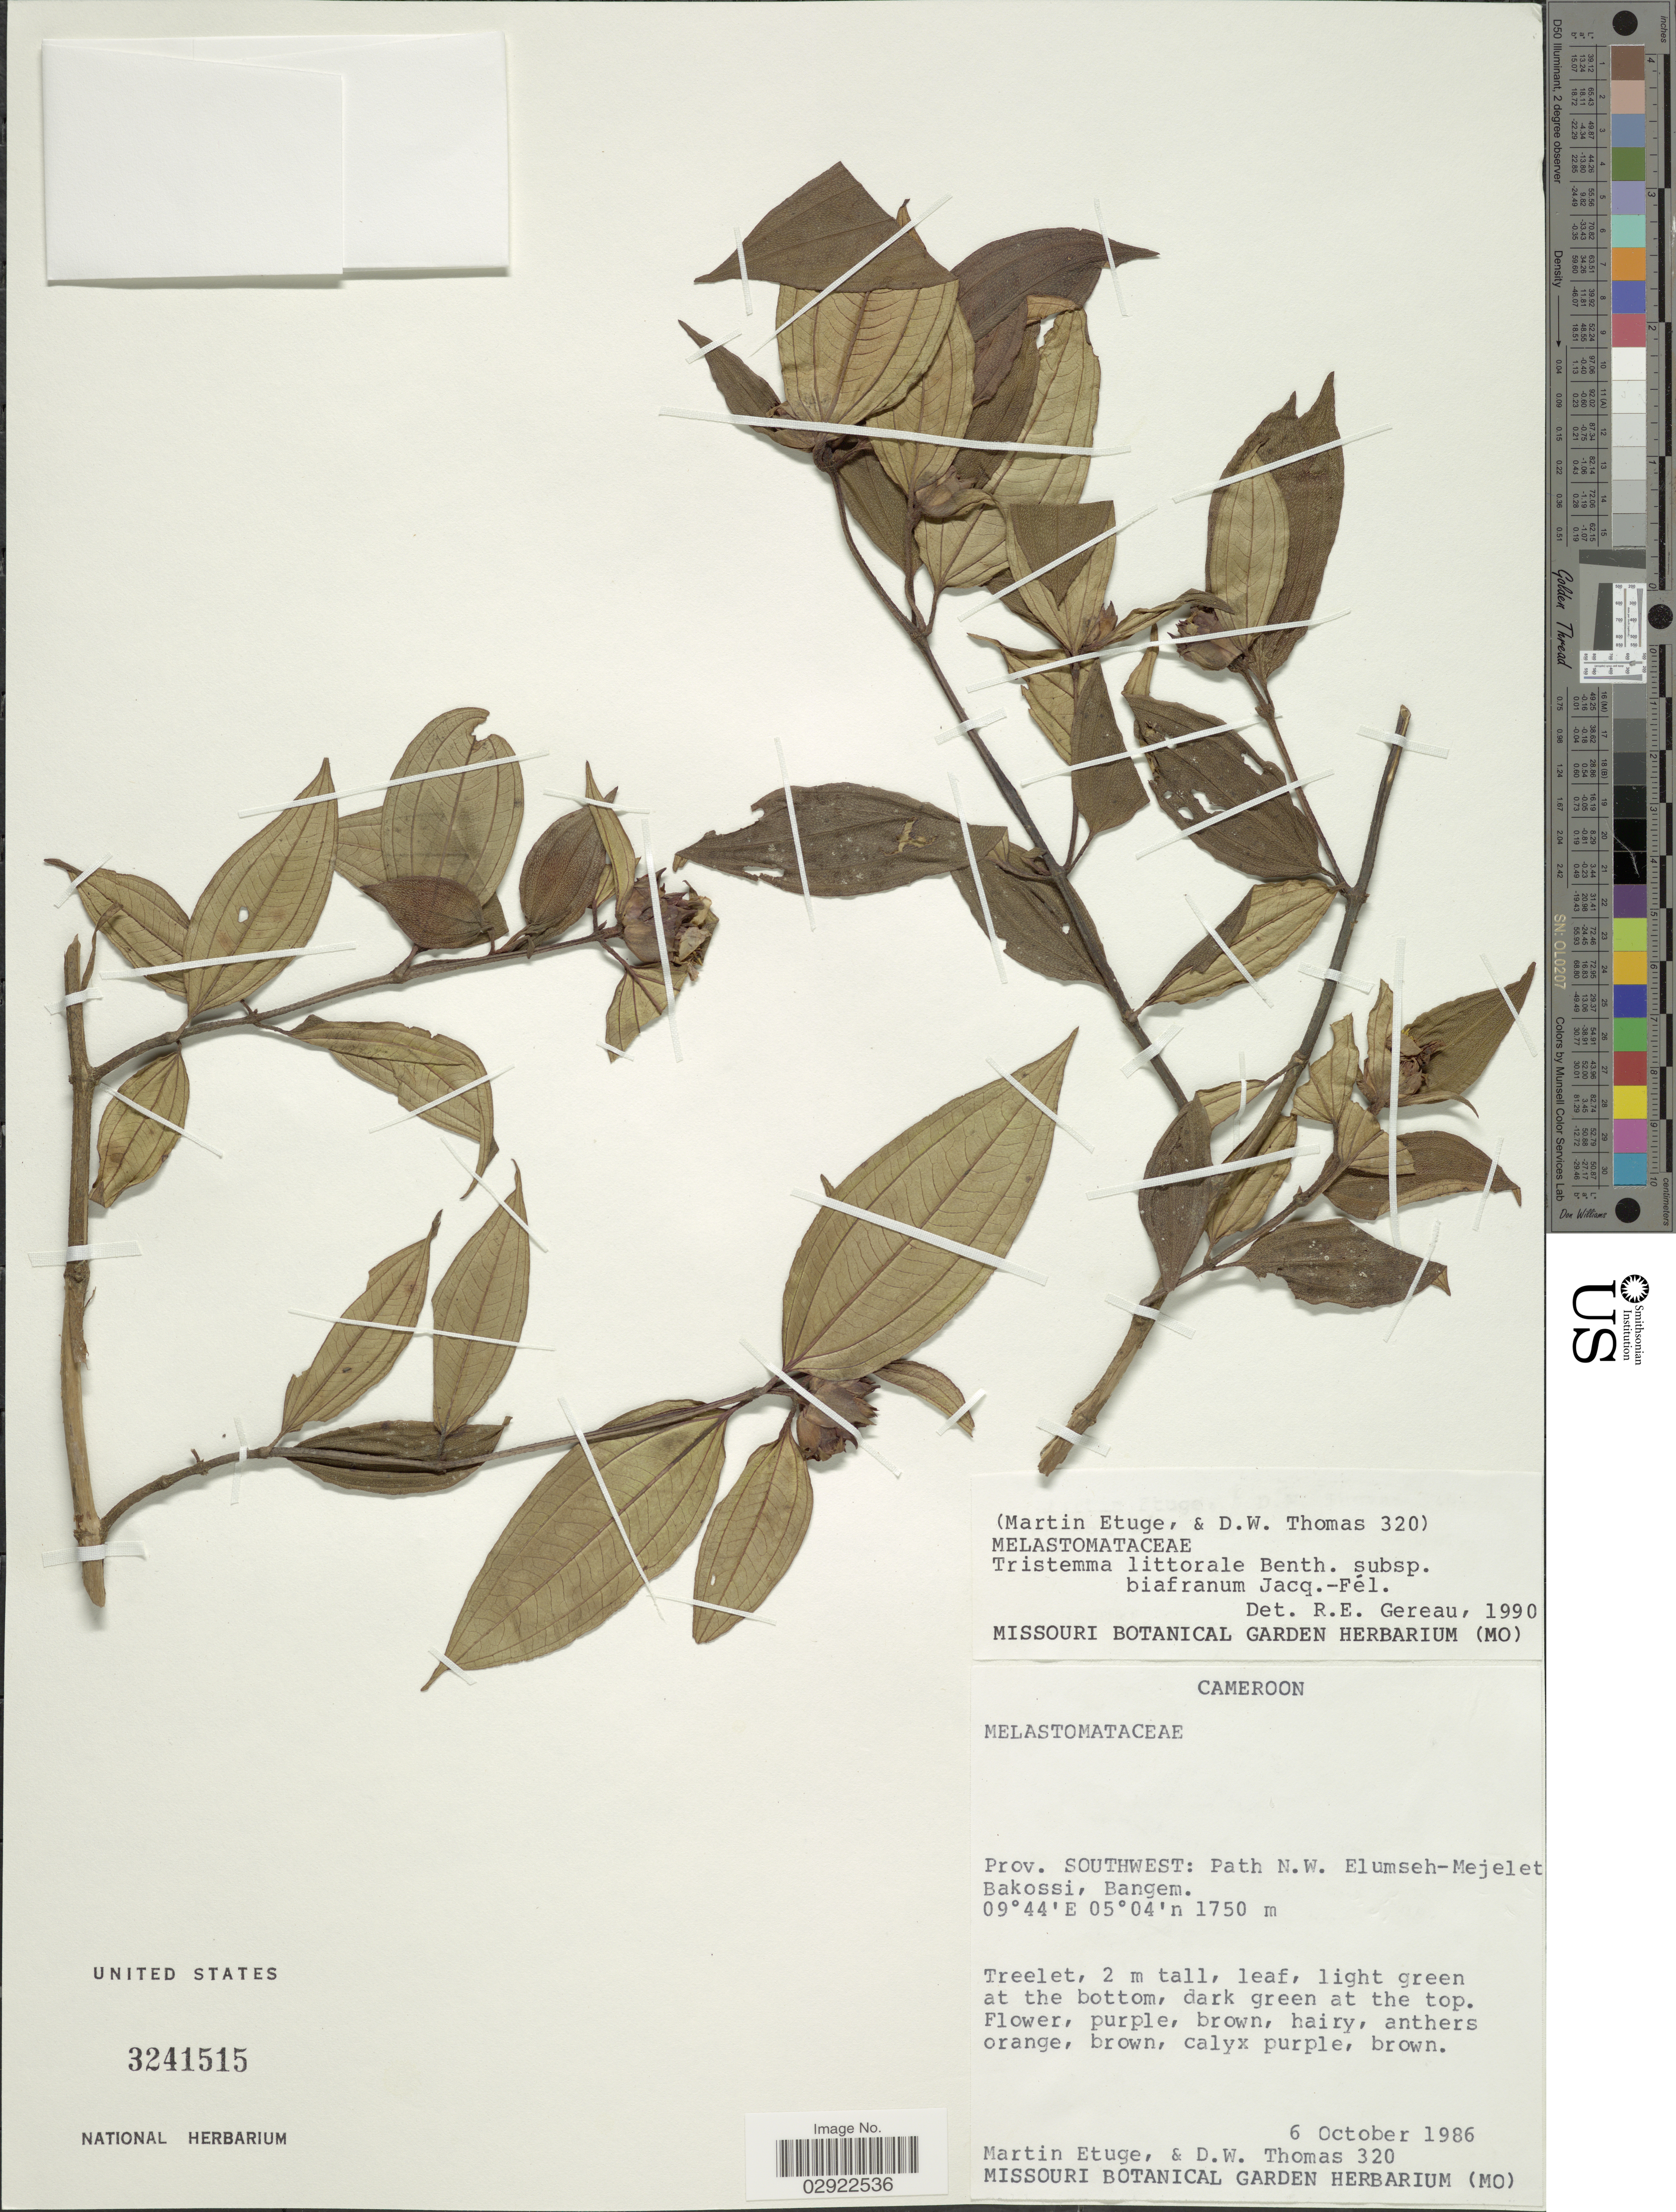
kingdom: Plantae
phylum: Tracheophyta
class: Magnoliopsida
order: Myrtales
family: Melastomataceae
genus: Tristemma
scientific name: Tristemma littorale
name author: Benth.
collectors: M. Etuge & D. W. Thomas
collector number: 320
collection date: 1986-10-06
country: Cameroon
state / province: Sud-Ouest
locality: Prov. Southwest: Path N.W. Elumseh-Mejelet Bakossi, Bangem.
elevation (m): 1750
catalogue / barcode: US 3241515